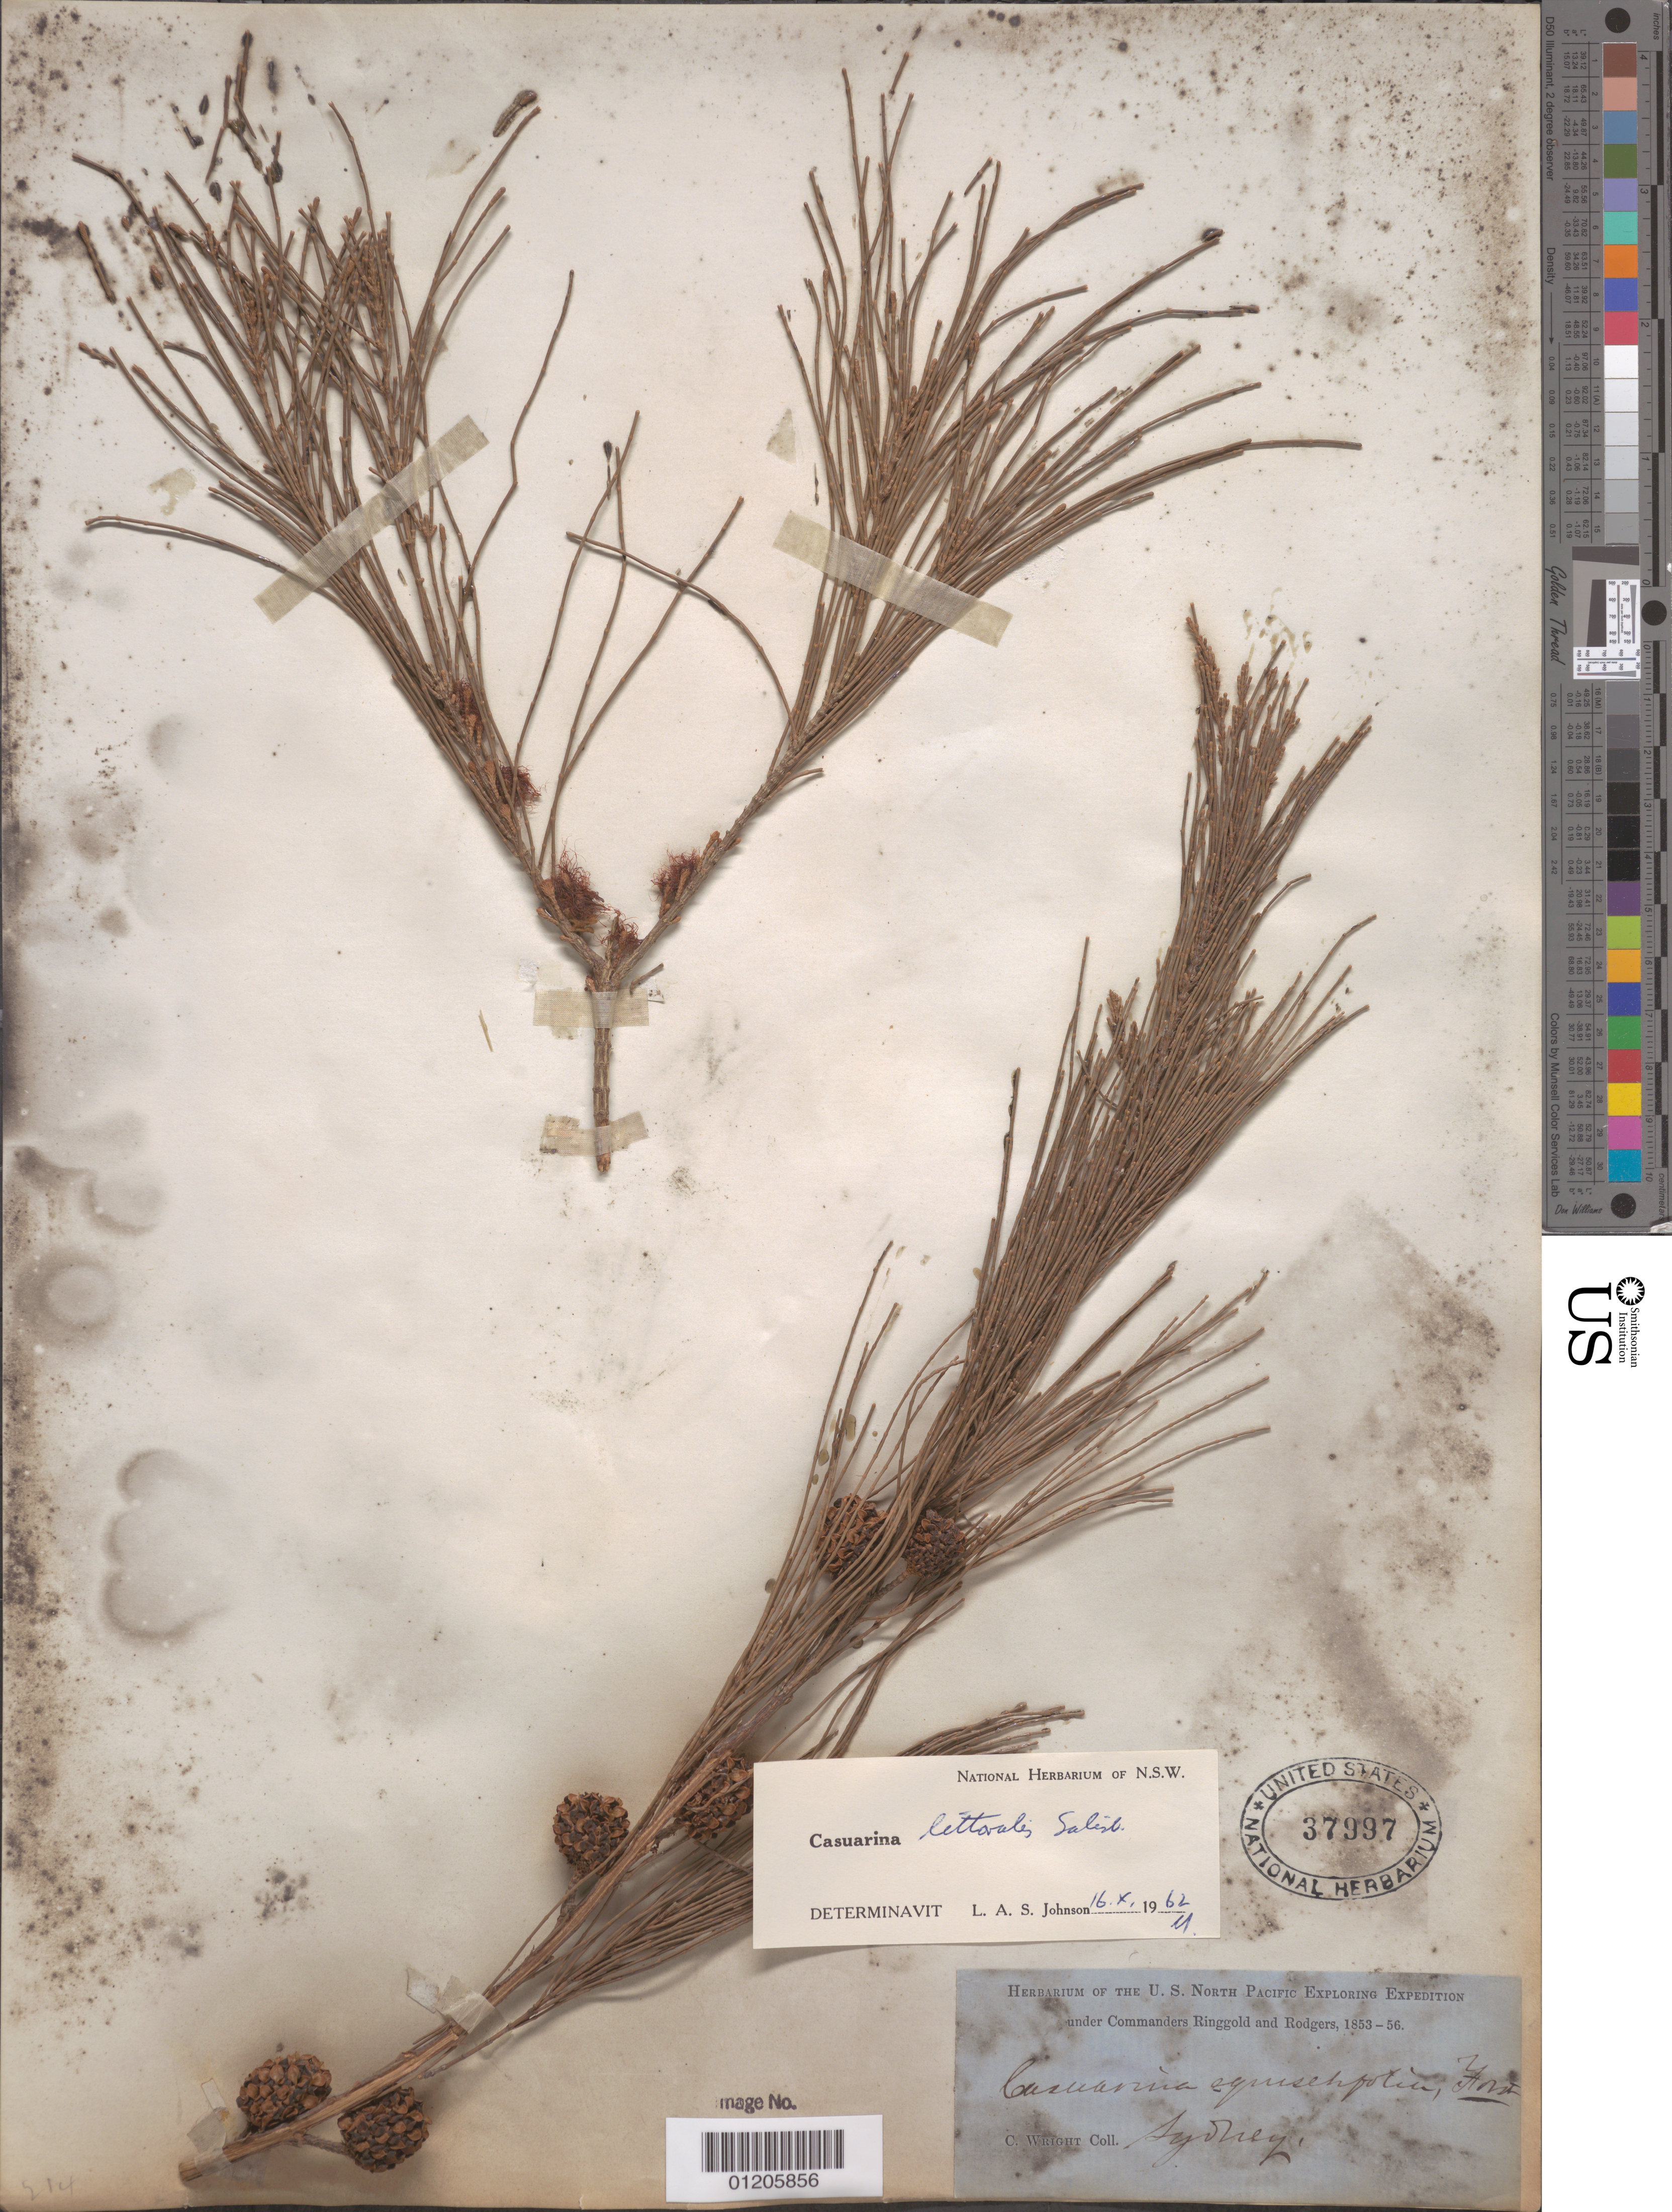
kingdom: Plantae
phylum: Tracheophyta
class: Magnoliopsida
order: Fagales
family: Casuarinaceae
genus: Casuarina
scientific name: Casuarina littoralis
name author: Salisb.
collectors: C. Wright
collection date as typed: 1853 to -- -- 1856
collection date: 1853/1856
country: Australia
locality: Sydney.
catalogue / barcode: US 37997